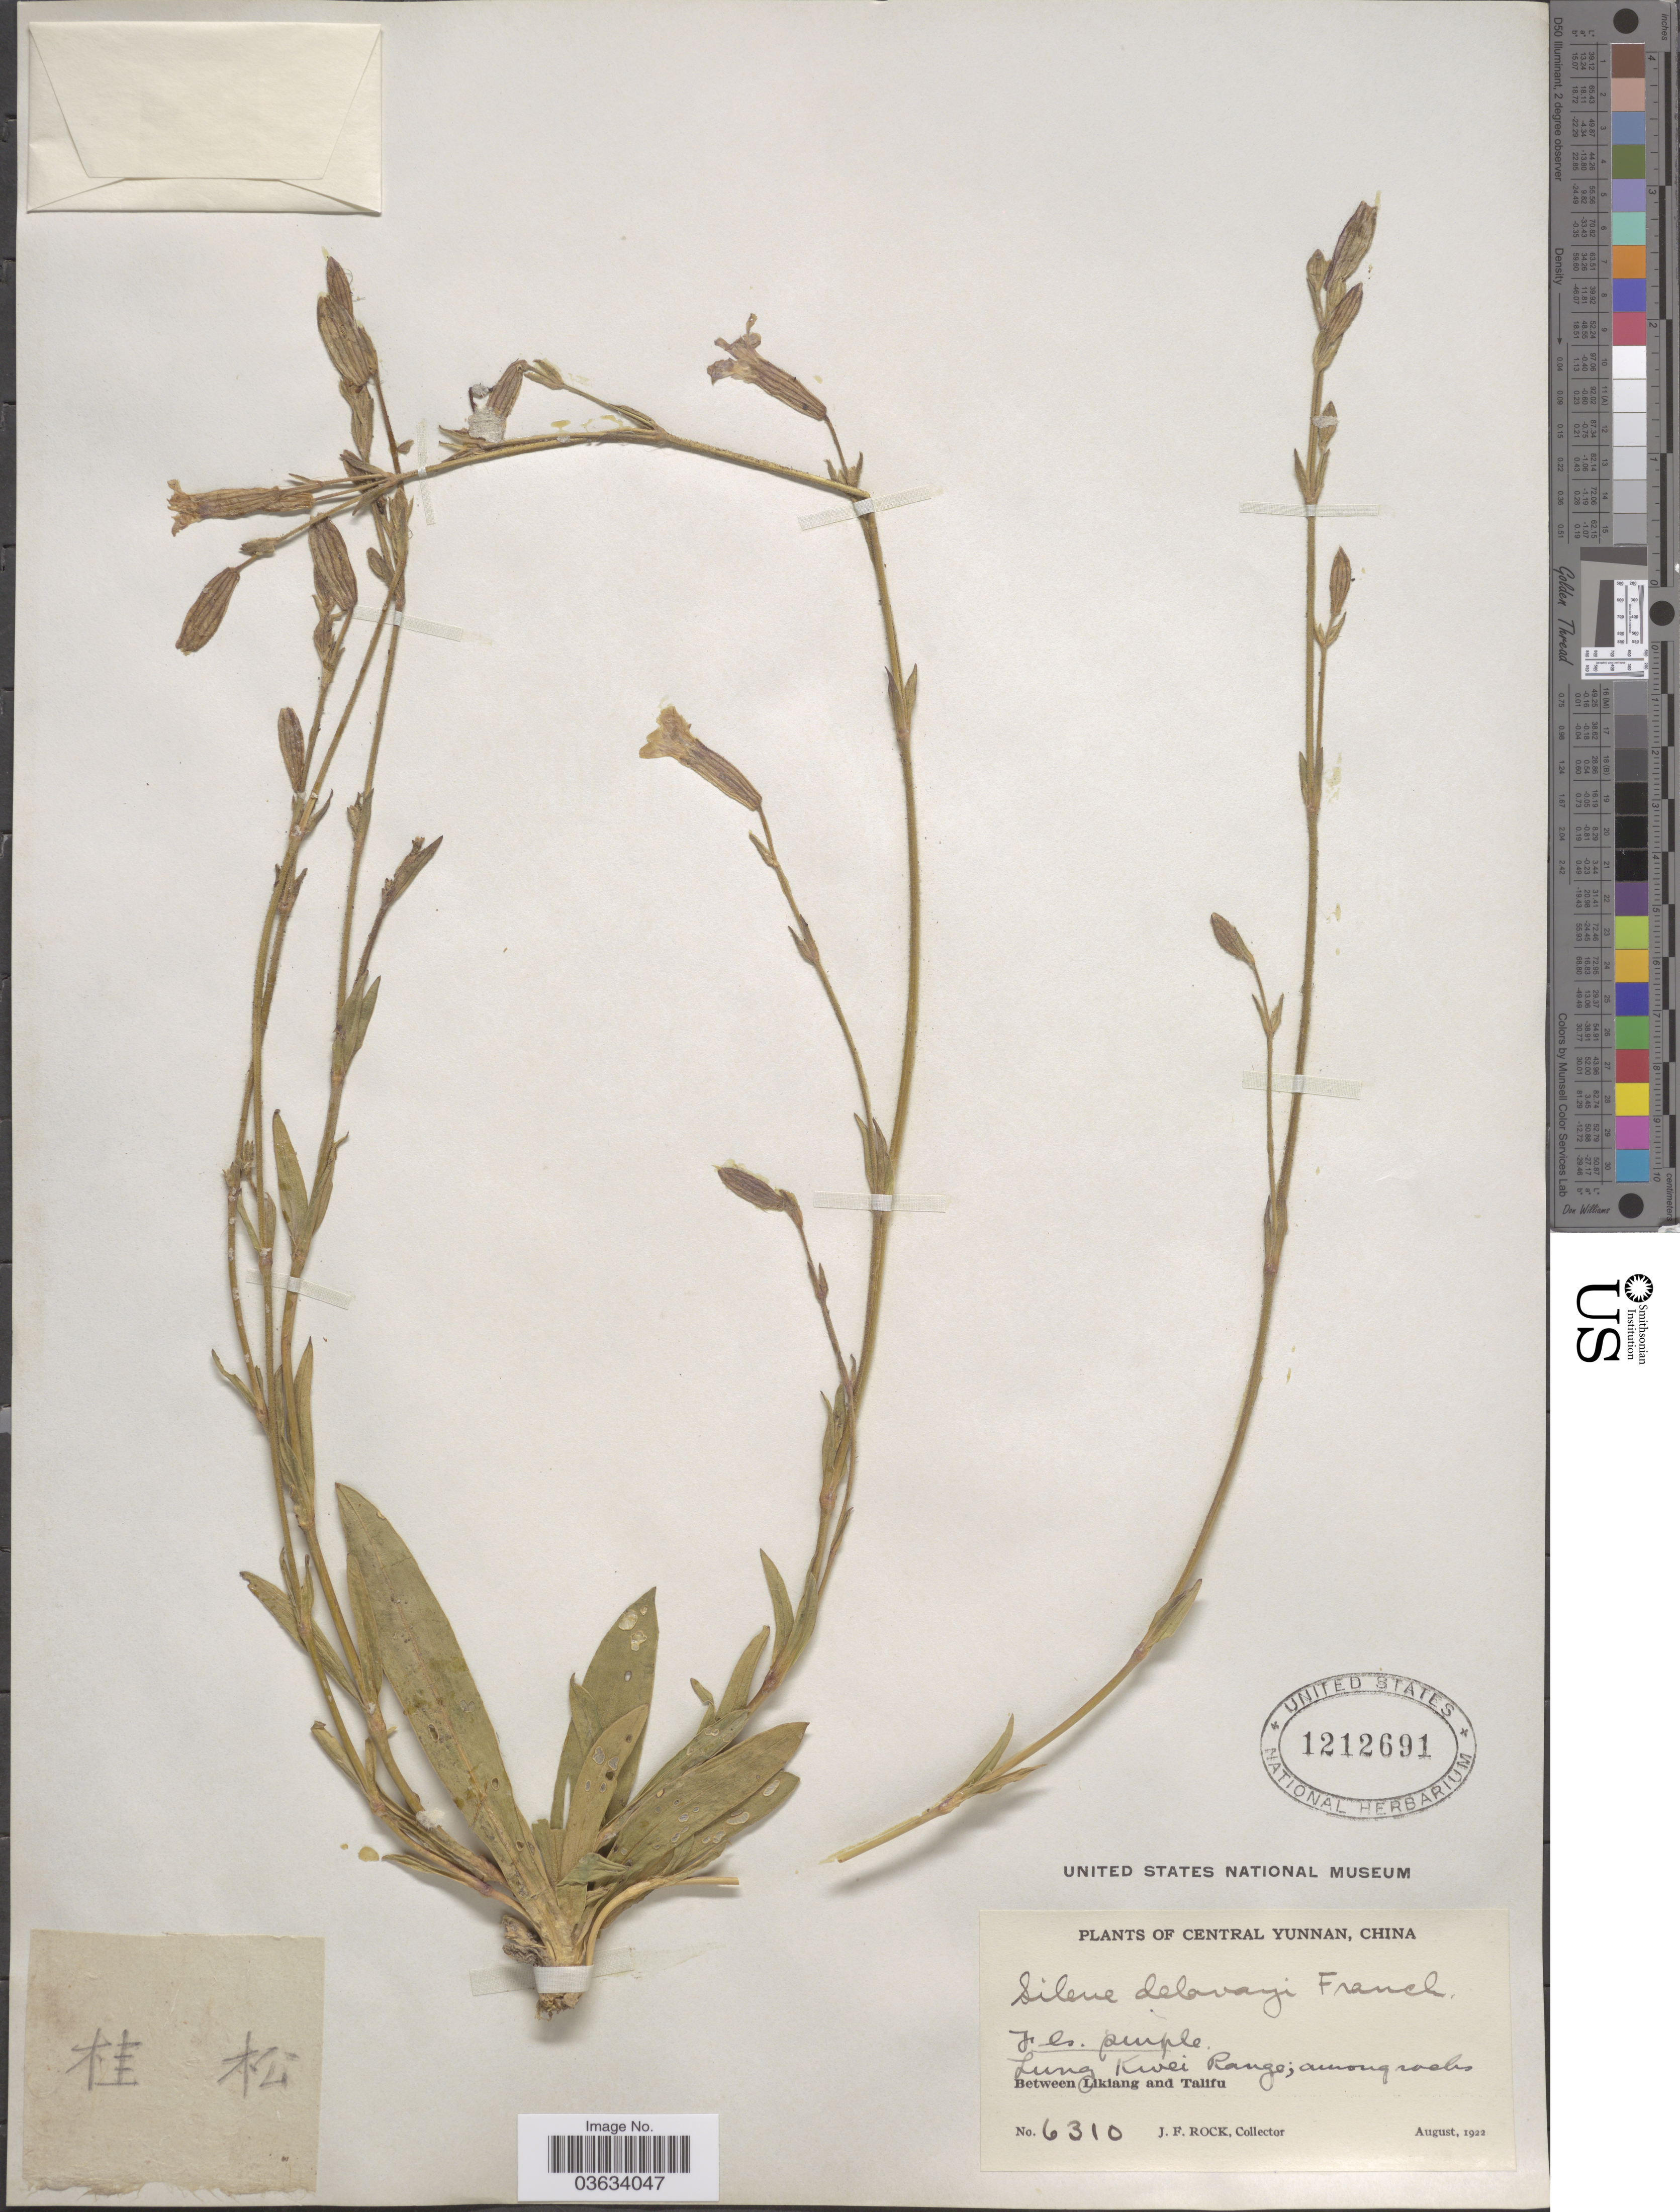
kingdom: Plantae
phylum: Tracheophyta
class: Magnoliopsida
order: Caryophyllales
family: Caryophyllaceae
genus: Silene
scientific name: Silene delavayi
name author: Franch.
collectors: J. Rock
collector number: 6310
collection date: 1922-08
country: China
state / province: Yunnan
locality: Central Yunnan. Lung Kwei Range. Between Likiang and Talifu.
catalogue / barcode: US 1212691